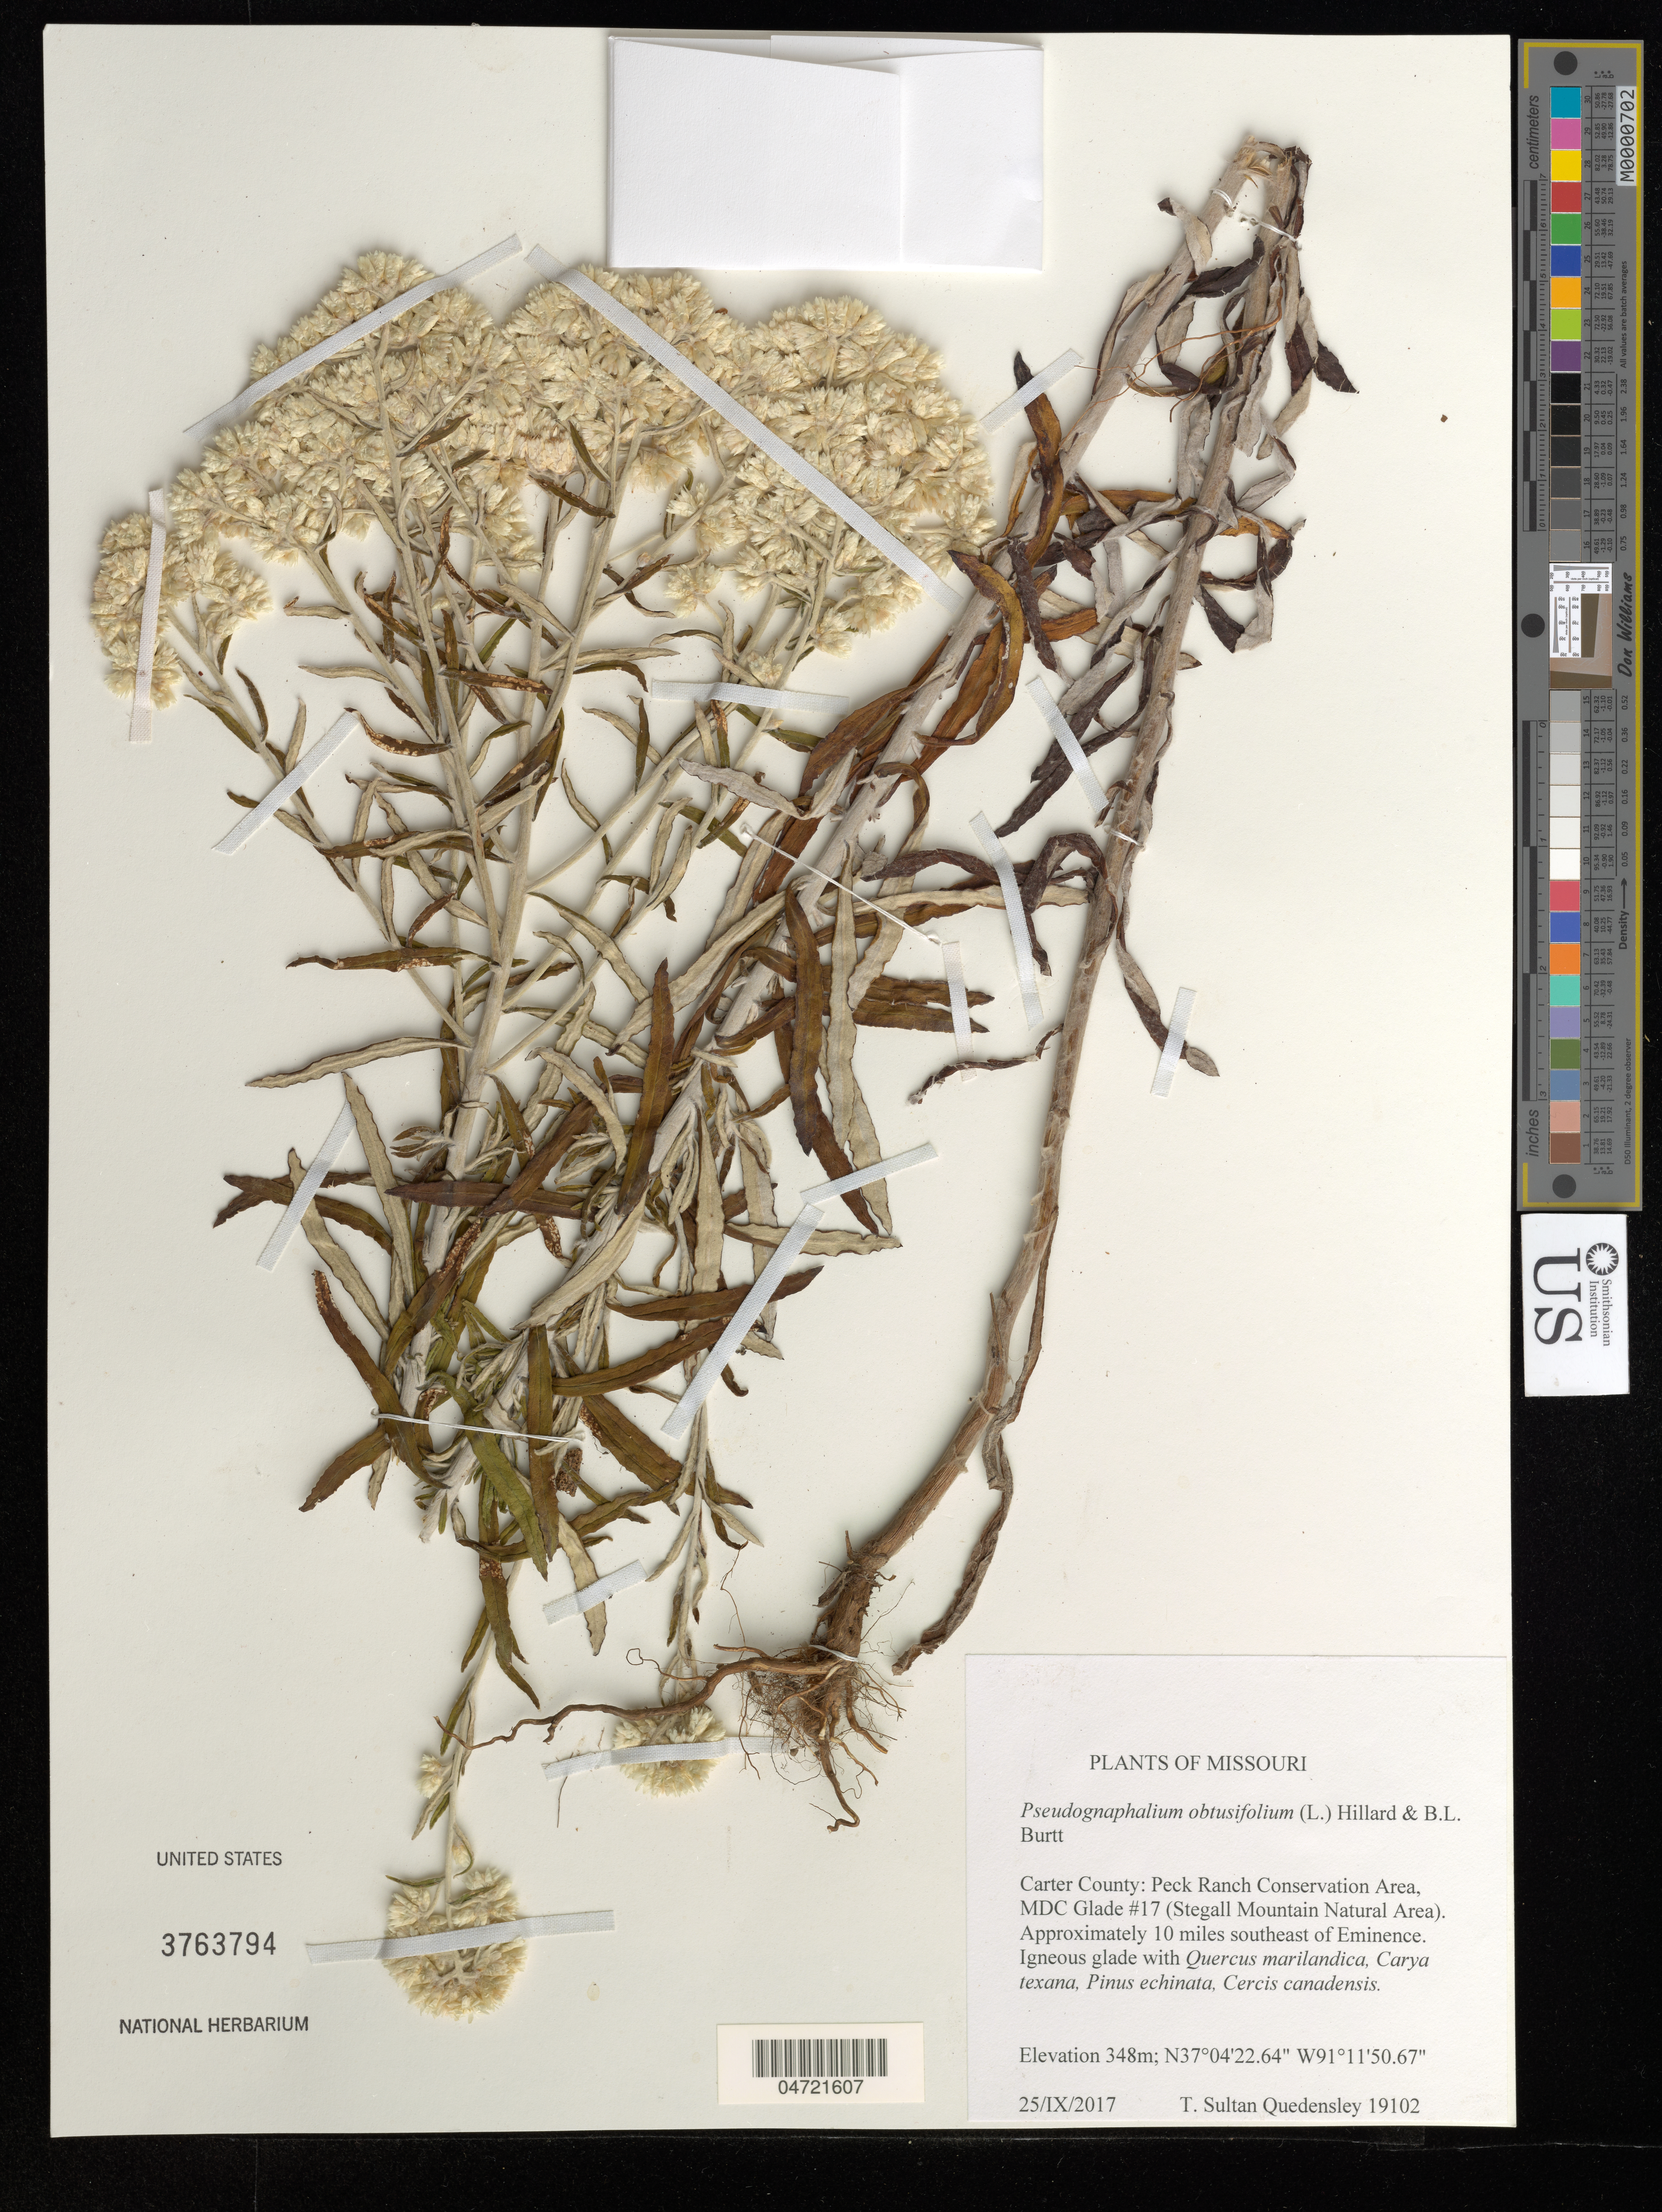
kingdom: Plantae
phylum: Tracheophyta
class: Magnoliopsida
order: Asterales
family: Asteraceae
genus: Pseudognaphalium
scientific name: Pseudognaphalium obtusifolium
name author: (L.) Hilliard & B.L. Burtt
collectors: T. S. Quedensley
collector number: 19102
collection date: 2017-09-25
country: United States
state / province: Missouri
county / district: Carter County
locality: Peck Ranch Conservation Area, MDC Glade #17. (Stegall Mountain Natural Area). Approx. 10 miles SE of Eminence.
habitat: Dolomite glade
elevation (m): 348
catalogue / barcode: US 3763794